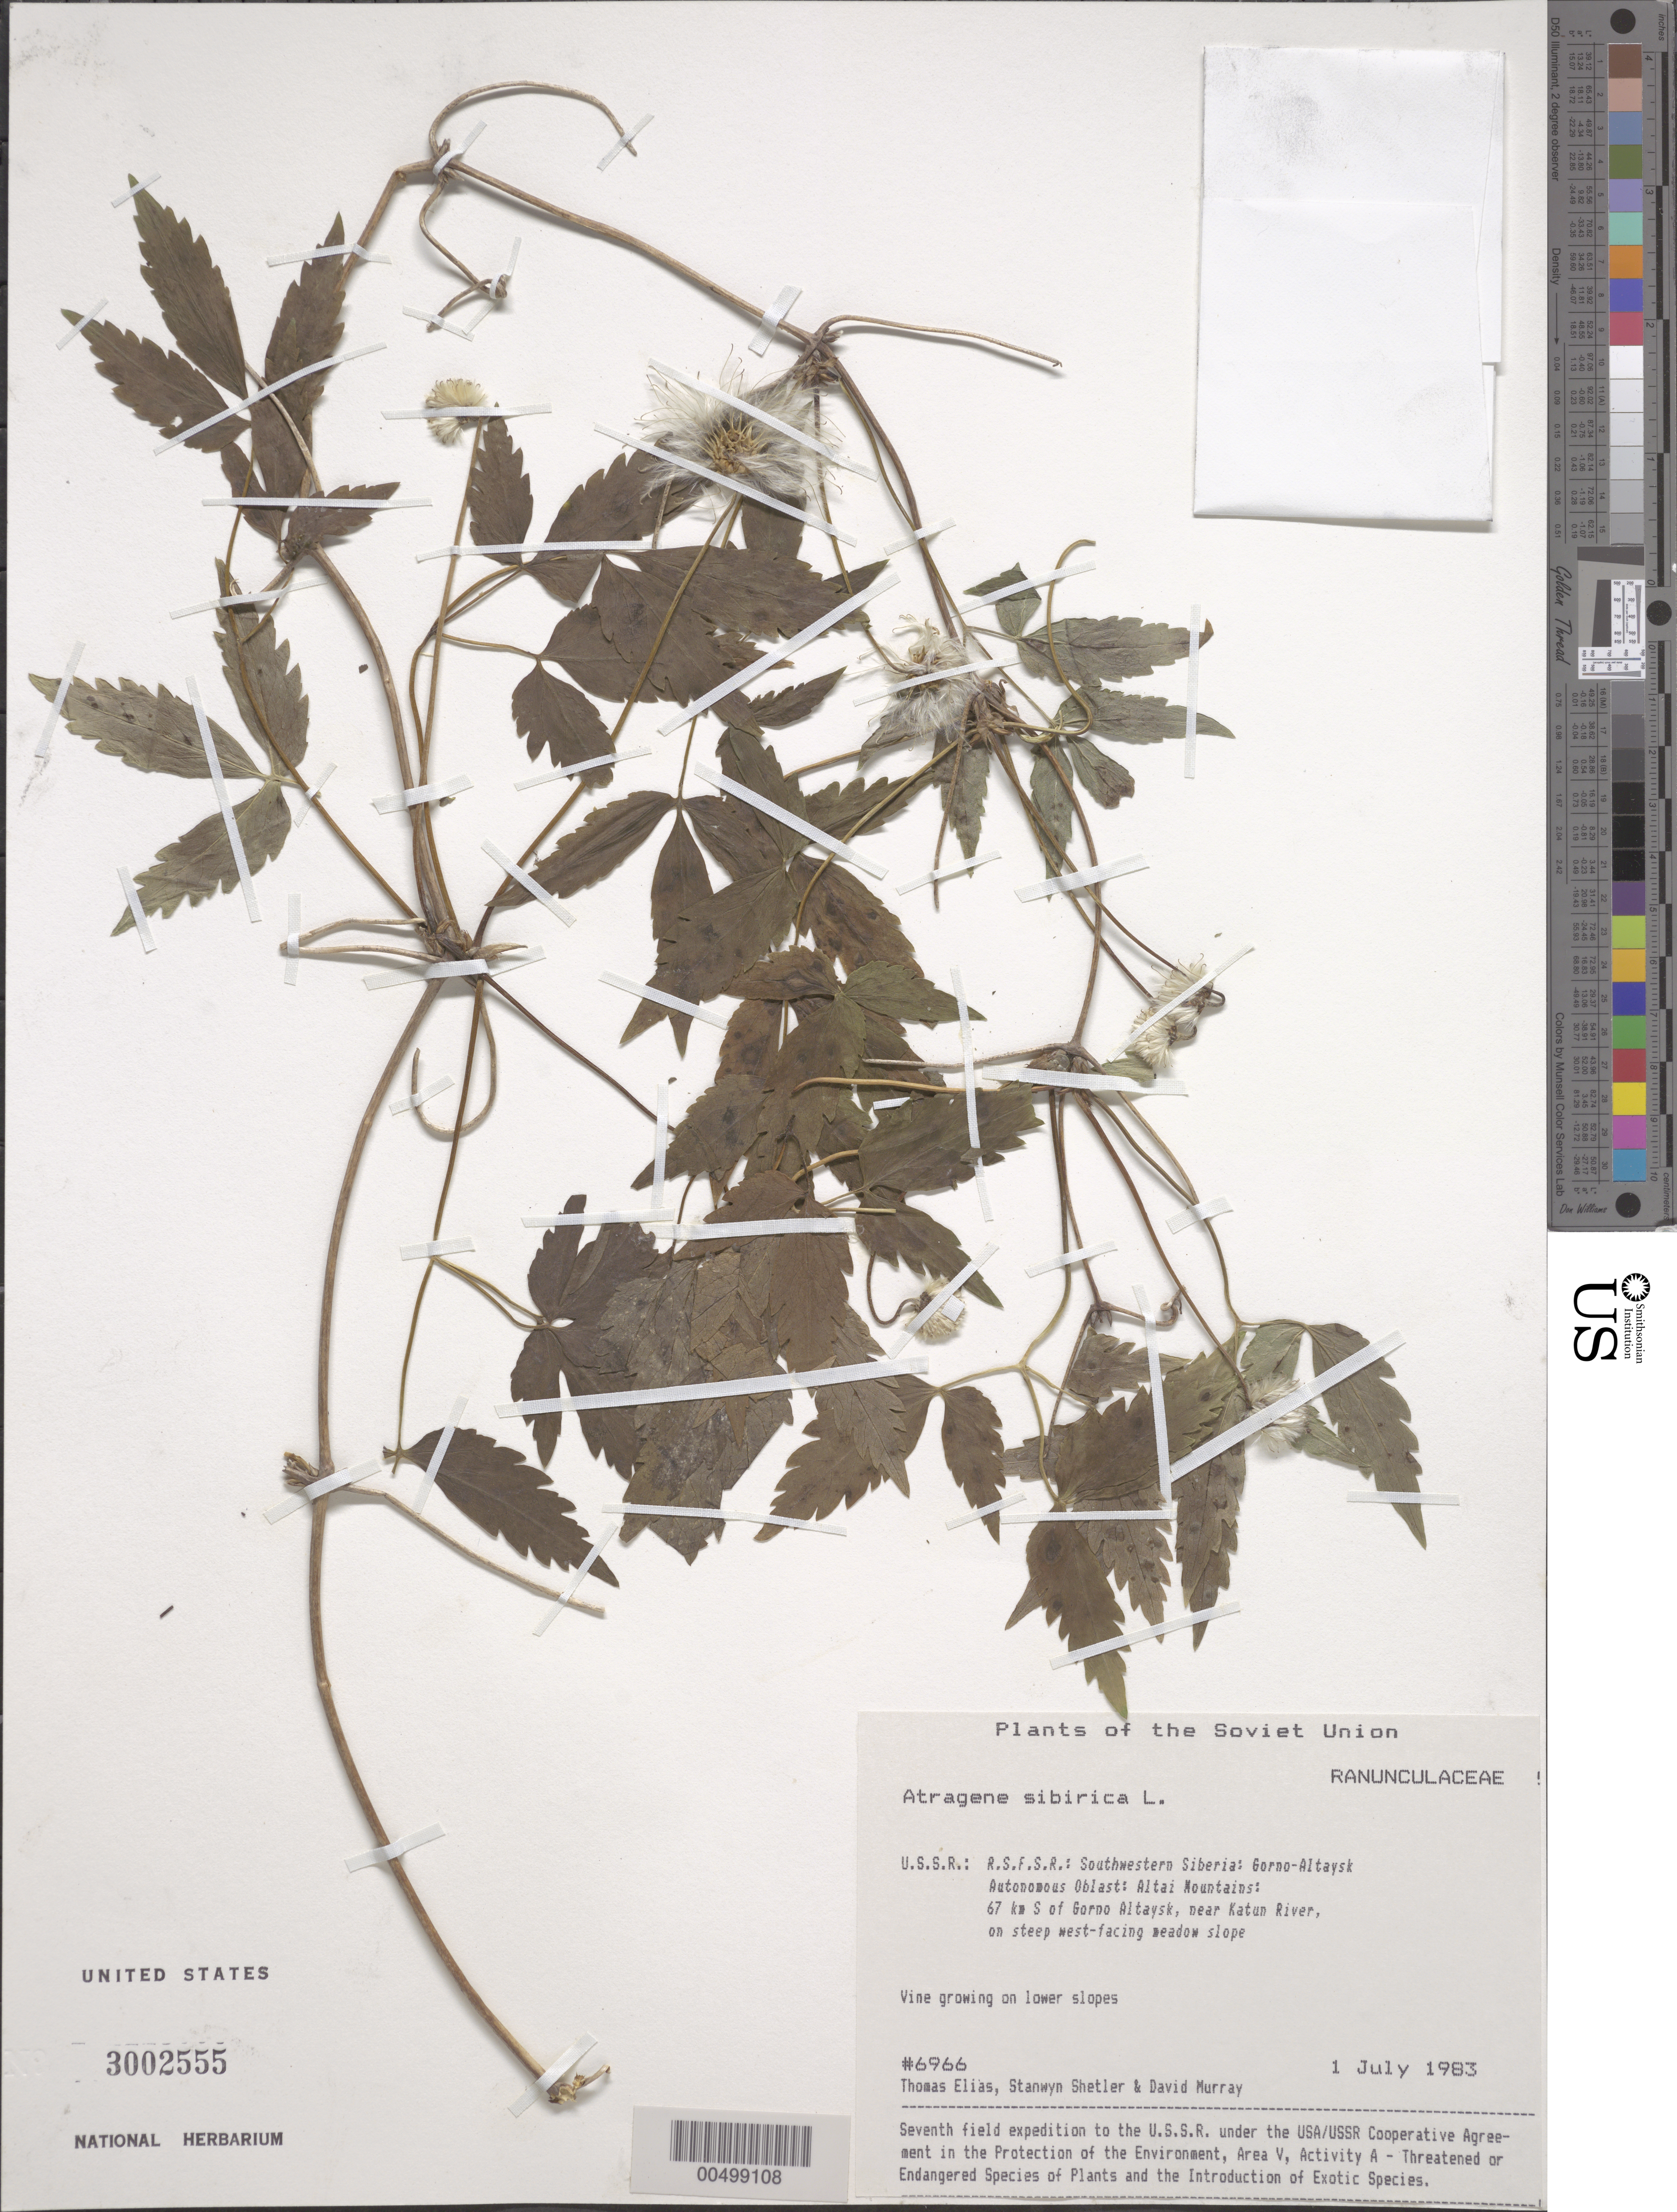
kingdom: Plantae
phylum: Tracheophyta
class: Magnoliopsida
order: Ranunculales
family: Ranunculaceae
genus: Clematis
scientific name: Clematis sibirica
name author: (L.) Mill.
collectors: T. Elias, S. Shetler & D. F. Murray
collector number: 6966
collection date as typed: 01 Jul 1983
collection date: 1983-07-01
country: Russian Federation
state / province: Altai Republic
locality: Altai Mountains, 67 km S of Gorno-Altaysk, near Katun River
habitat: on steep west-facing meadow slope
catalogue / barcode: US 3002555